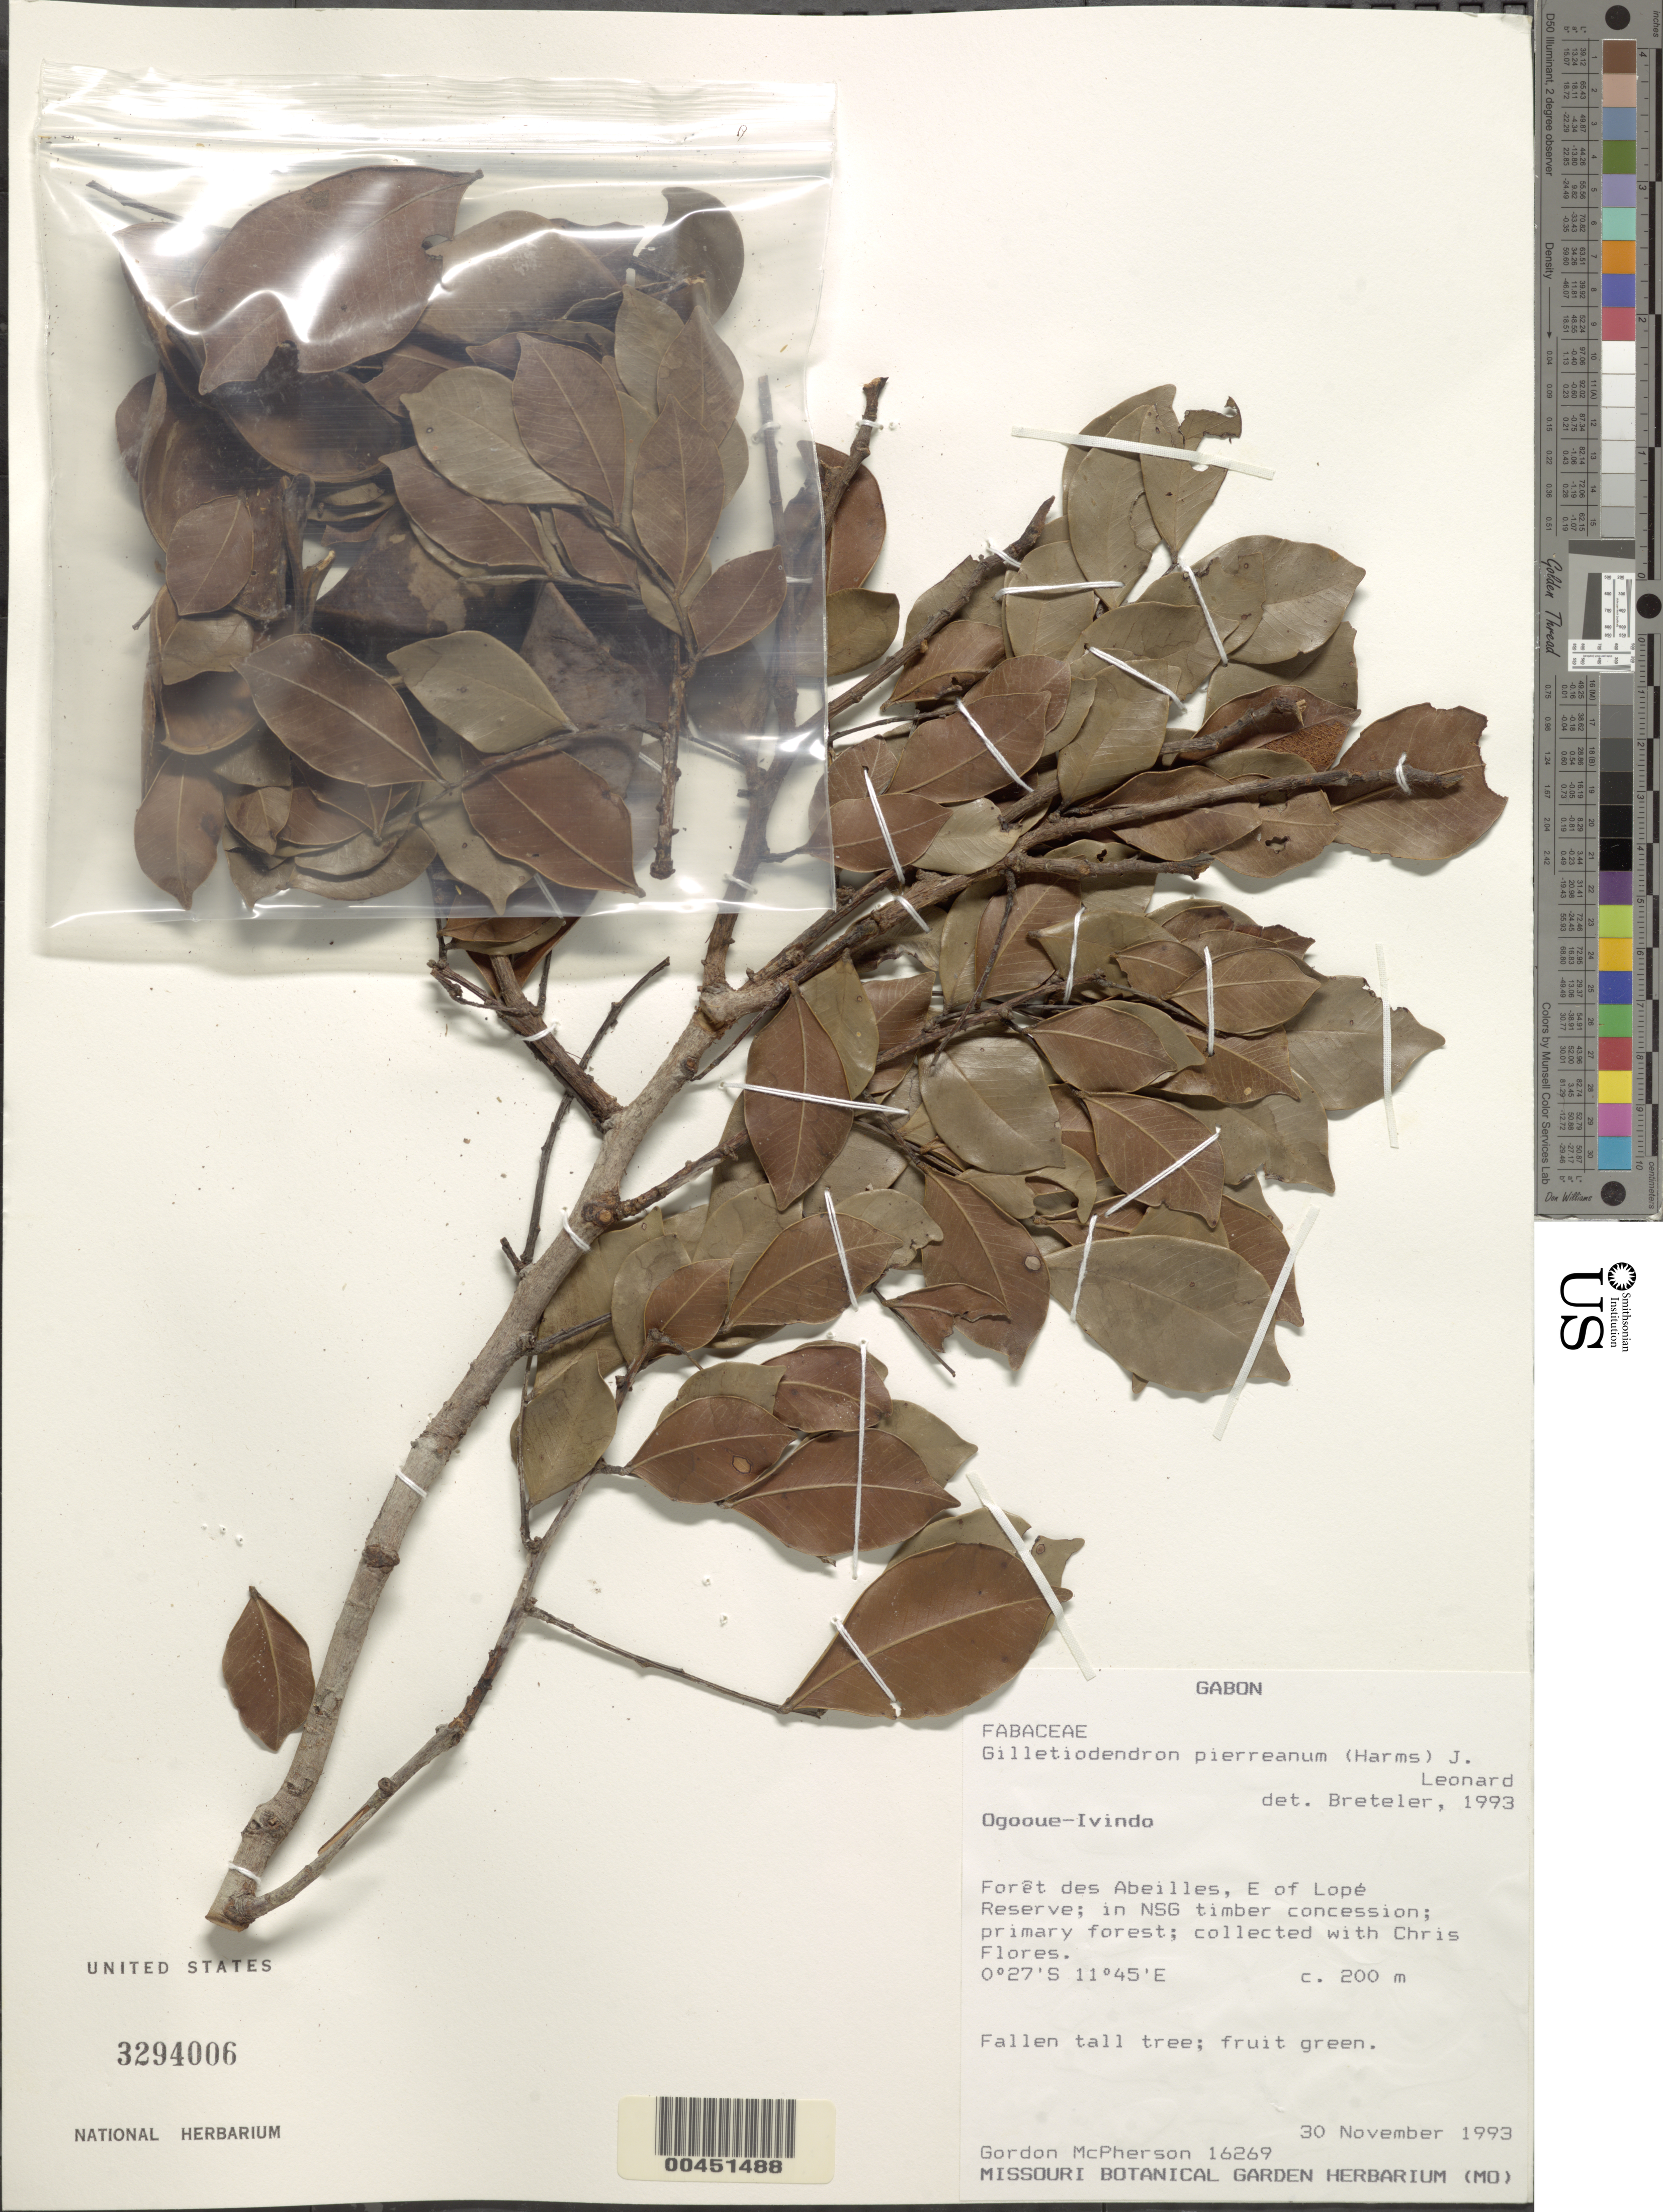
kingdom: Plantae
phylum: Tracheophyta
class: Magnoliopsida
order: Fabales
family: Fabaceae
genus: Gilletiodendron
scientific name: Gilletiodendron pierreanum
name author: (Harms) J. Léonard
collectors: G. D. McPherson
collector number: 16269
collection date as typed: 30 Nov 1993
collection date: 1993-11-30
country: Gabon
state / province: Ogooué-ivindo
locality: E of Lope Reserve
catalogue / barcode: US 3294006